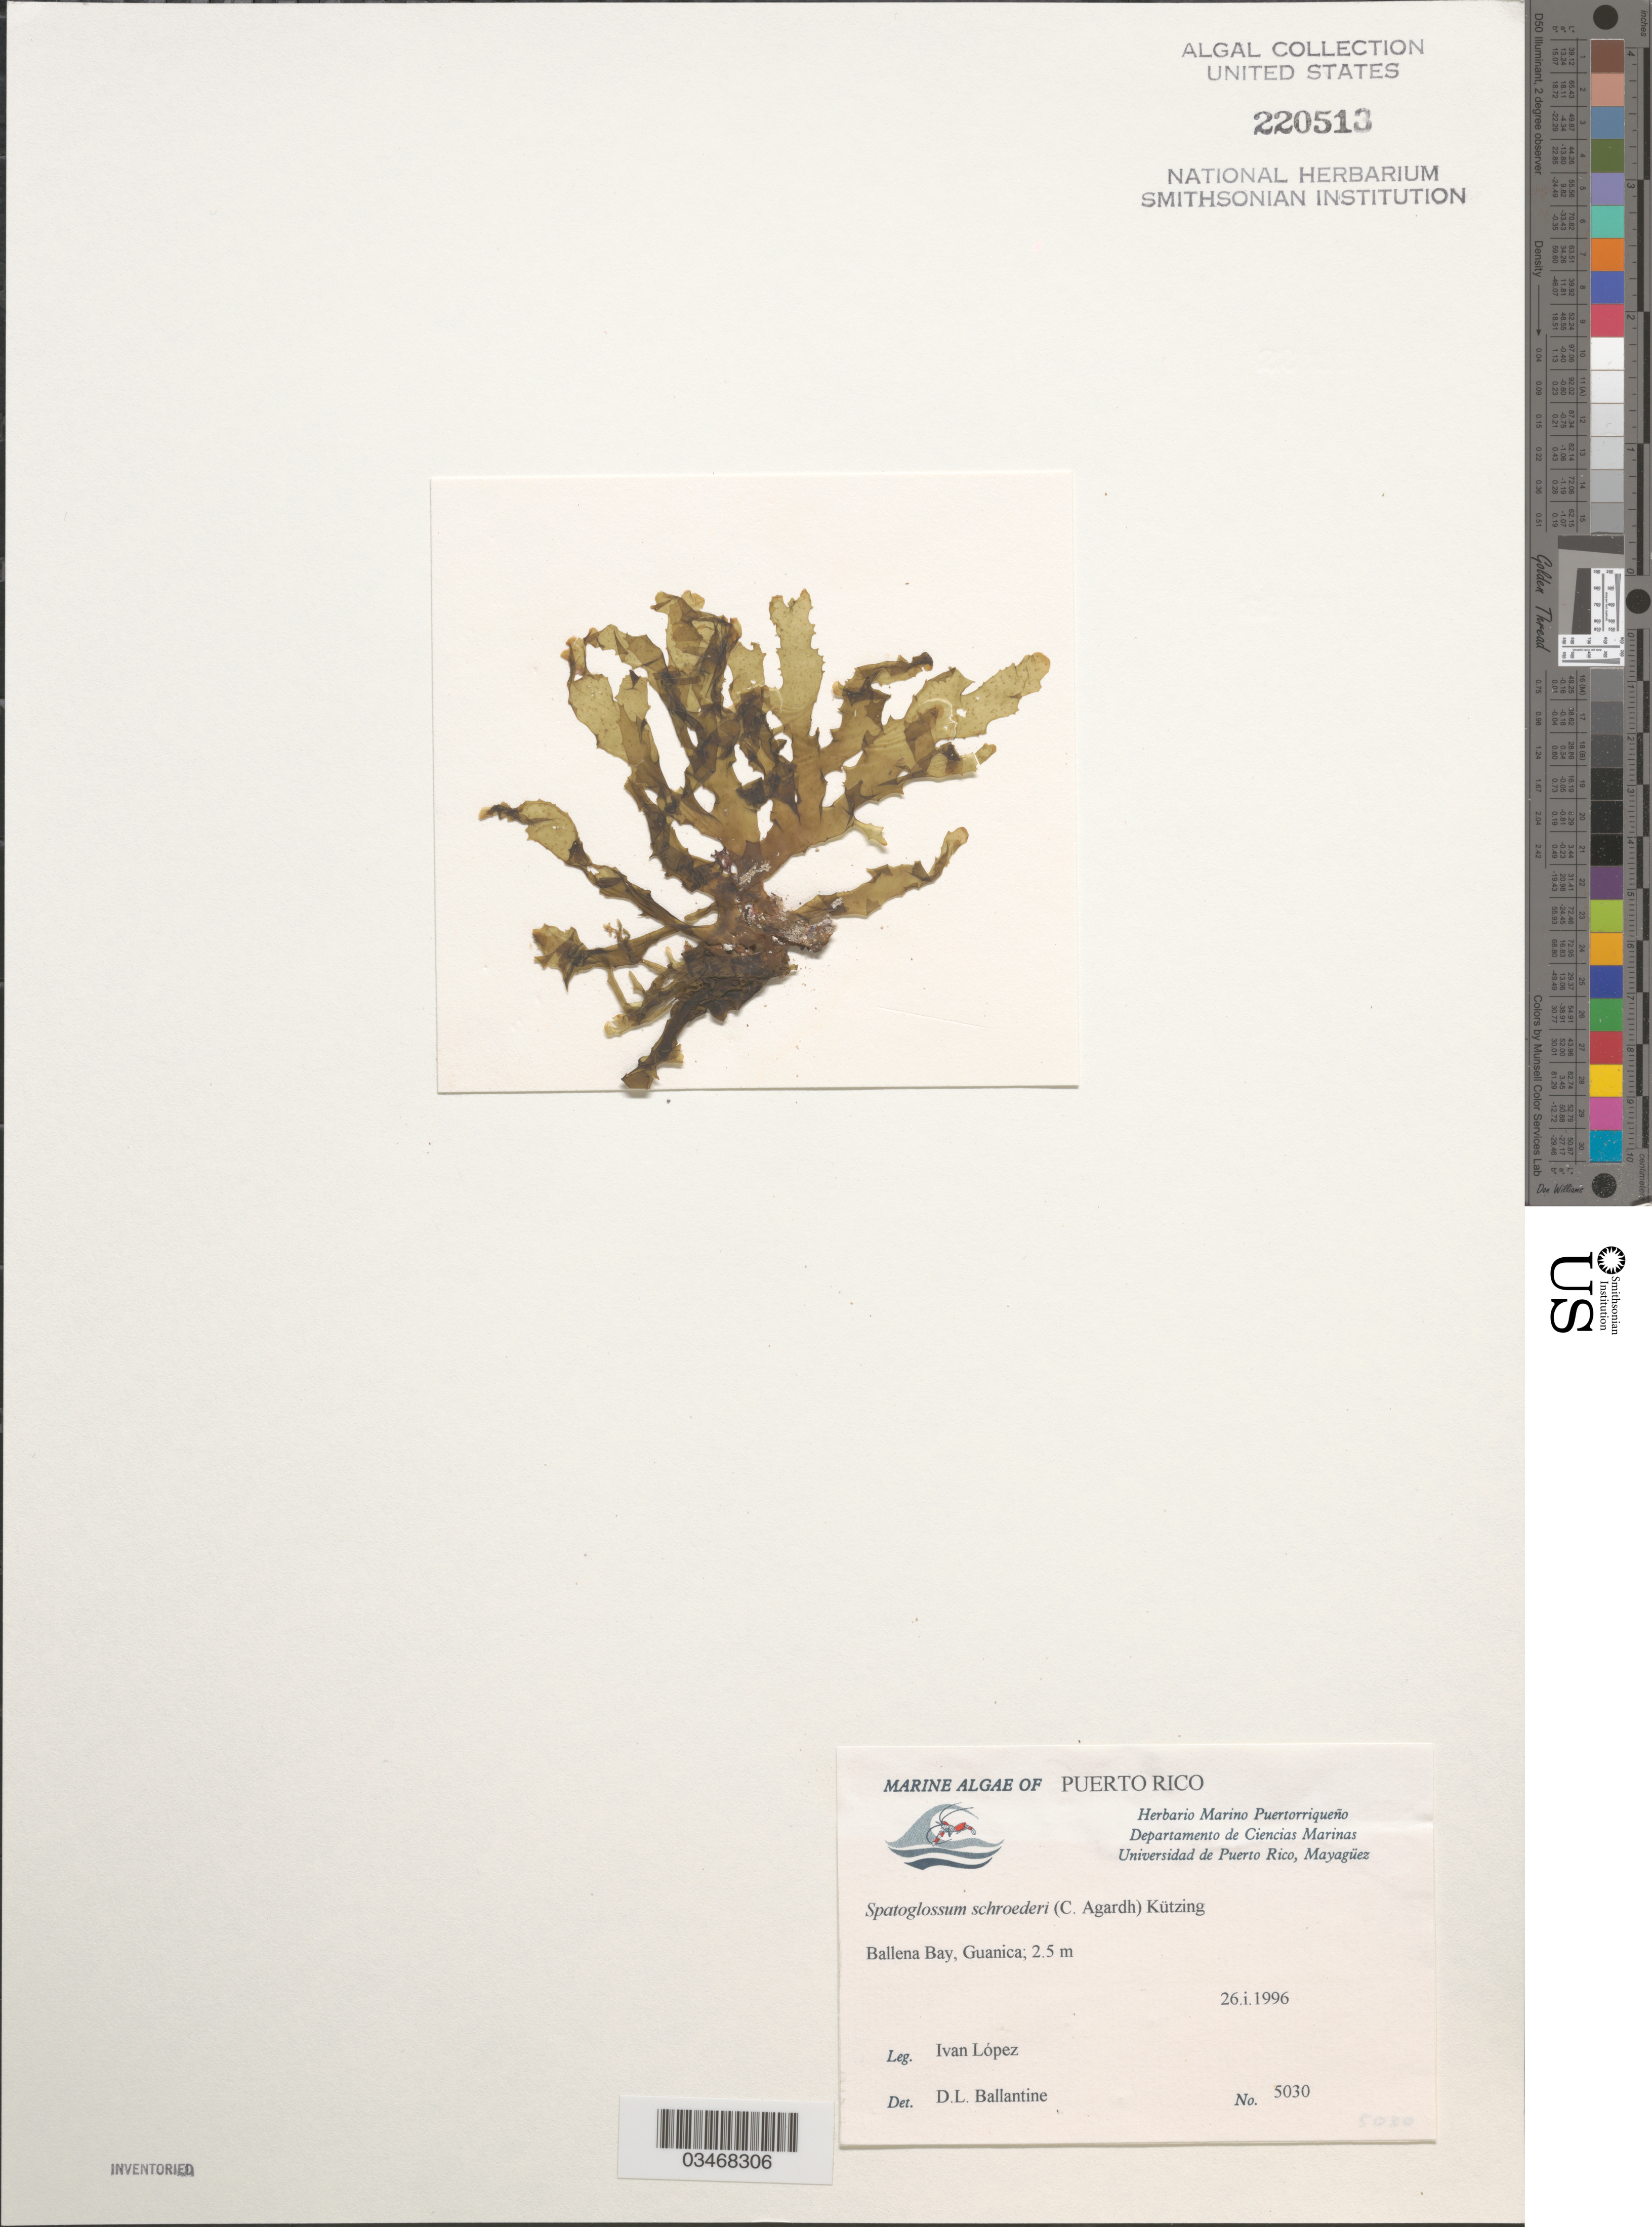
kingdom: Chromista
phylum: Ochrophyta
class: Phaeophyceae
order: Dictyotales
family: Dictyotaceae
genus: Spatoglossum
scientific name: Spatoglossum schroederi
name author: (C. Agardh) Kütz.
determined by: Ballantine, D. L.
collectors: I. Lopez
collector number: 5030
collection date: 1996-01-26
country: Puerto Rico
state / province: Guanica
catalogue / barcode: US 220513